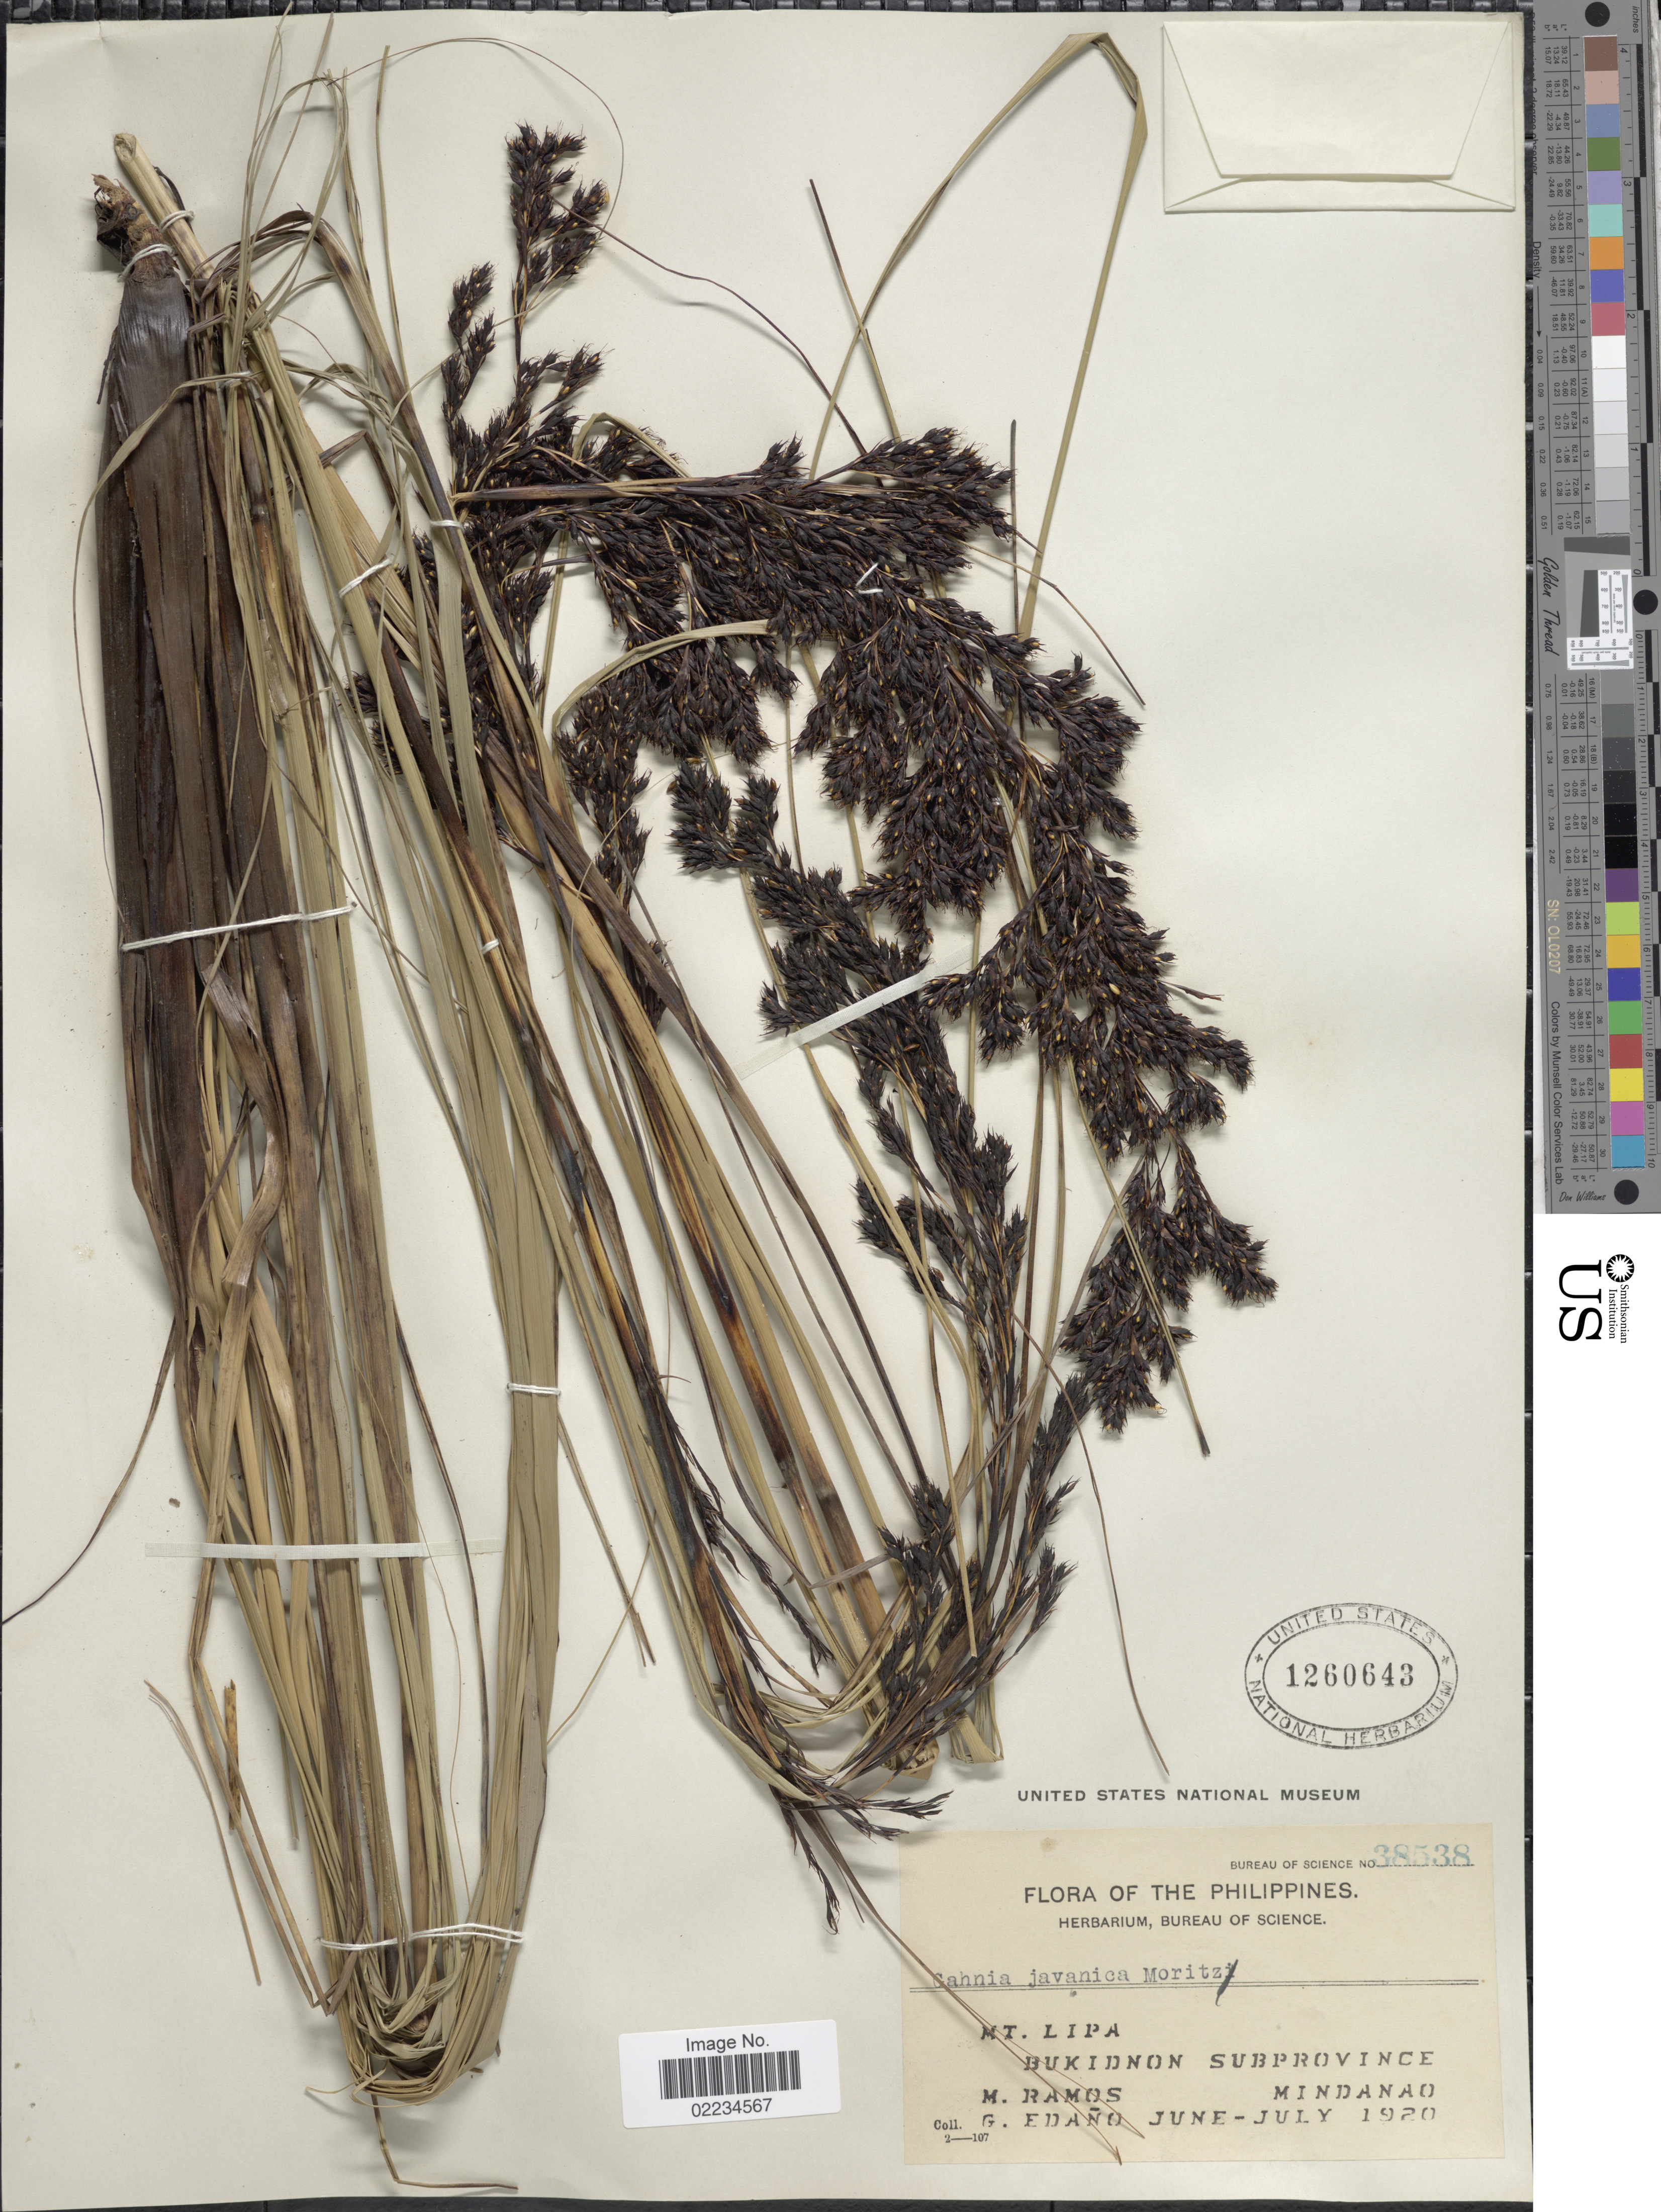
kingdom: Plantae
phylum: Tracheophyta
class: Liliopsida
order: Poales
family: Cyperaceae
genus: Gahnia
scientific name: Gahnia javanica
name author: Moritzi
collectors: M. Ramos & G. Edaño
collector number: Bureau of Science 38538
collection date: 1920-06/1920-07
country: Philippines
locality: Mt Lipa, Bukidnon Subprovince, Mindanao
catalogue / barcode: US 1260643